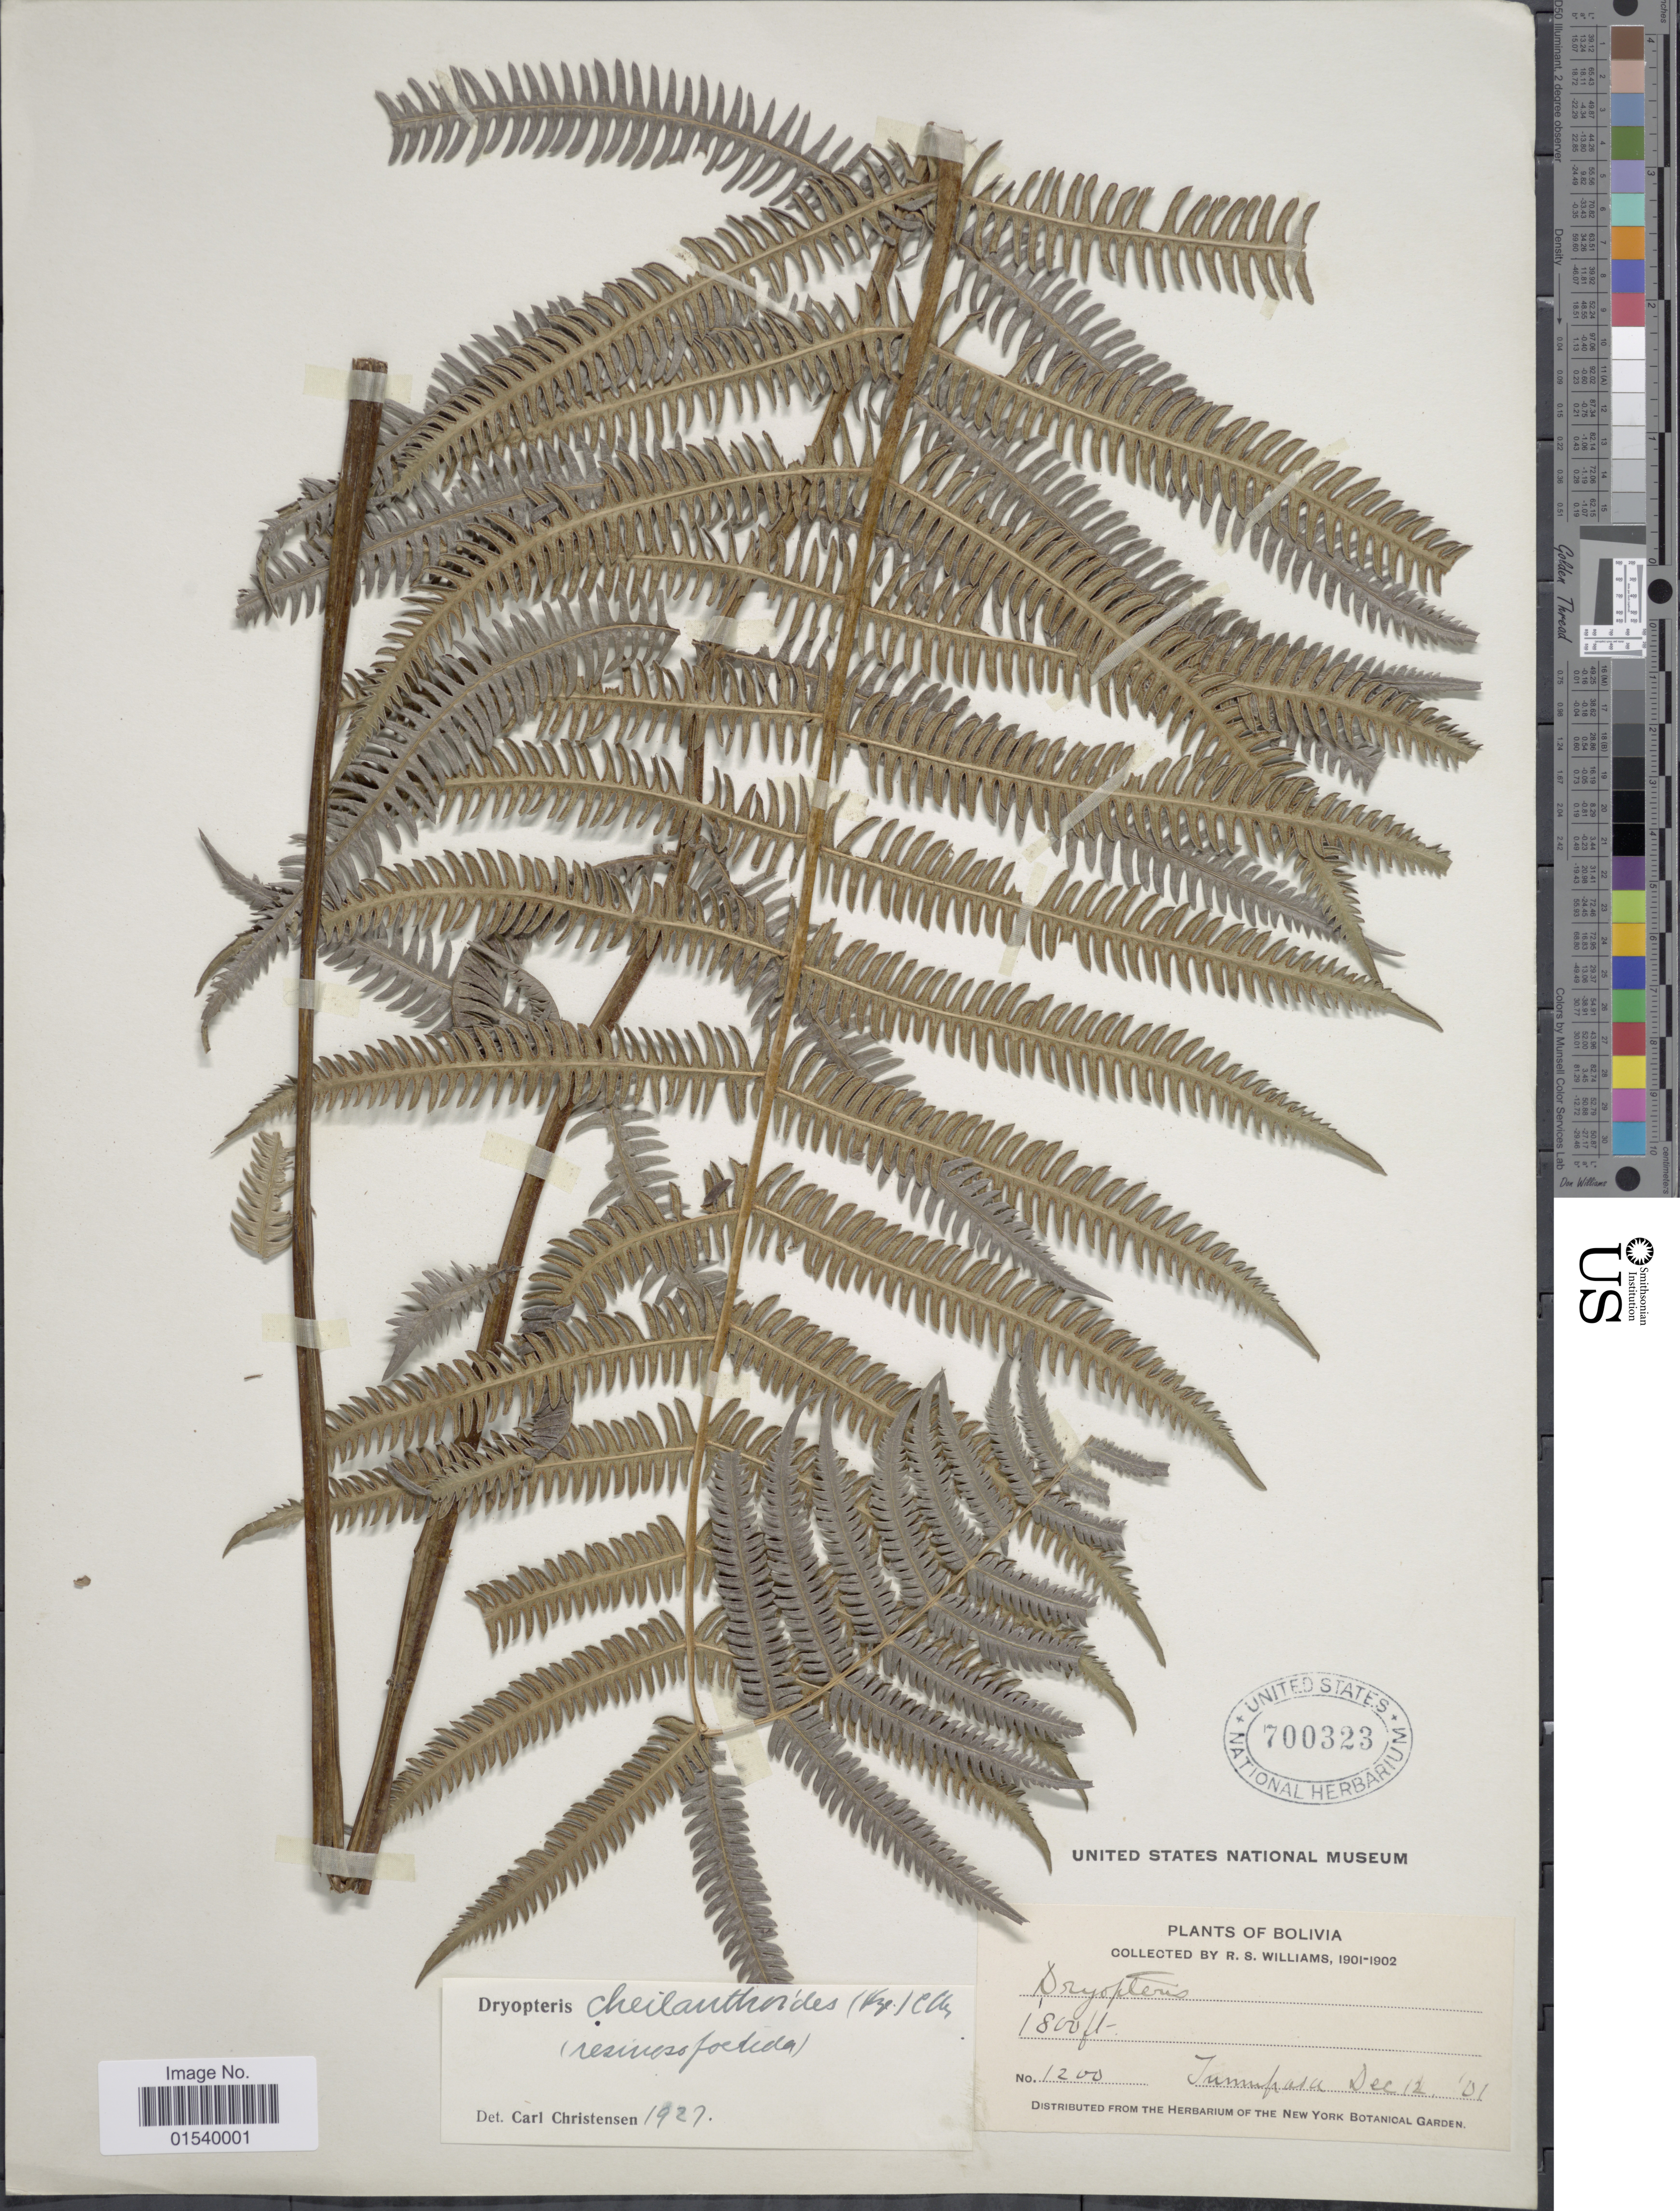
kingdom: Plantae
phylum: Tracheophyta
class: Polypodiopsida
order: Polypodiales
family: Thelypteridaceae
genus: Amauropelta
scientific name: Amauropelta cheilanthoides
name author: (Kunze) Á. Löve & D. Löve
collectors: R. S. Williams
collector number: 1200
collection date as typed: Dec. 12, '01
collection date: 1901-12-12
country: Bolivia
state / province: La Paz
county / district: Iturralde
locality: Tumupasa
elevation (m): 549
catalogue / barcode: US 700323